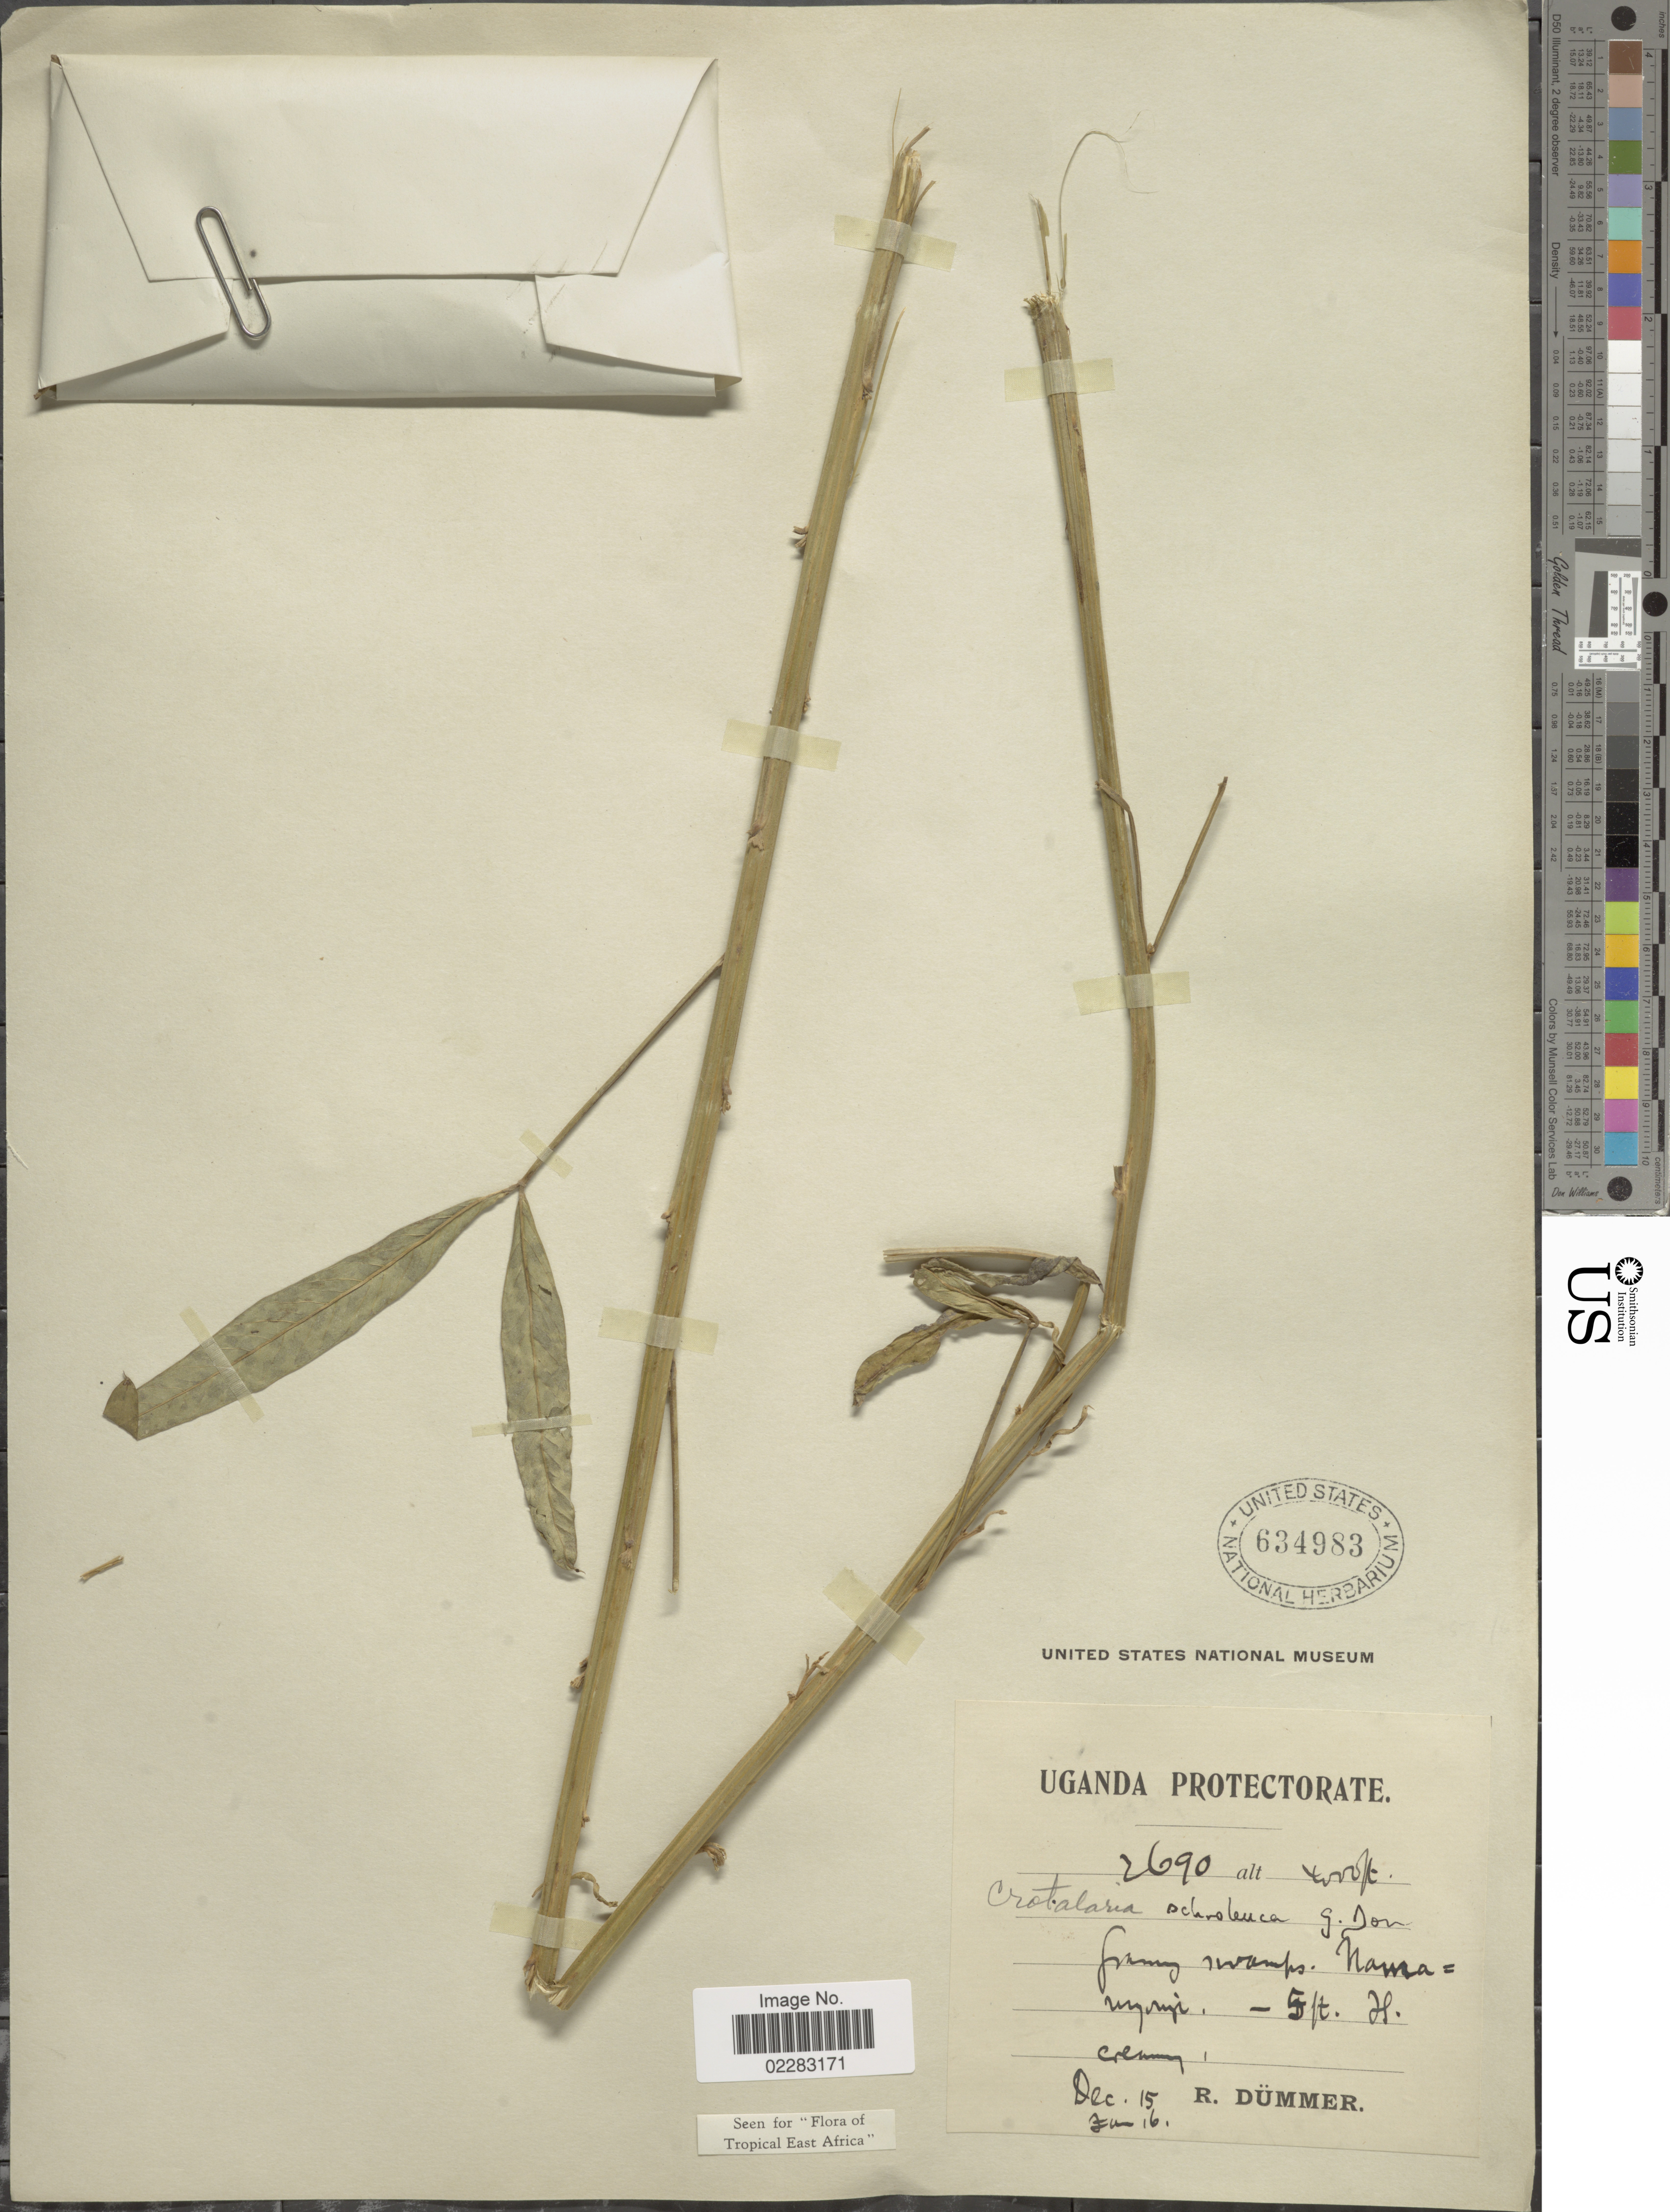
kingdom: Plantae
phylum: Tracheophyta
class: Magnoliopsida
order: Fabales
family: Fabaceae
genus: Crotalaria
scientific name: Crotalaria ochroleuca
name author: G. Don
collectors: R. A. Dümmer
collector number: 2690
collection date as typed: Transcribed d/m/y: /12/15 to /1/16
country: Uganda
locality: Namanyonyi.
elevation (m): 1219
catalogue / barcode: US 634983